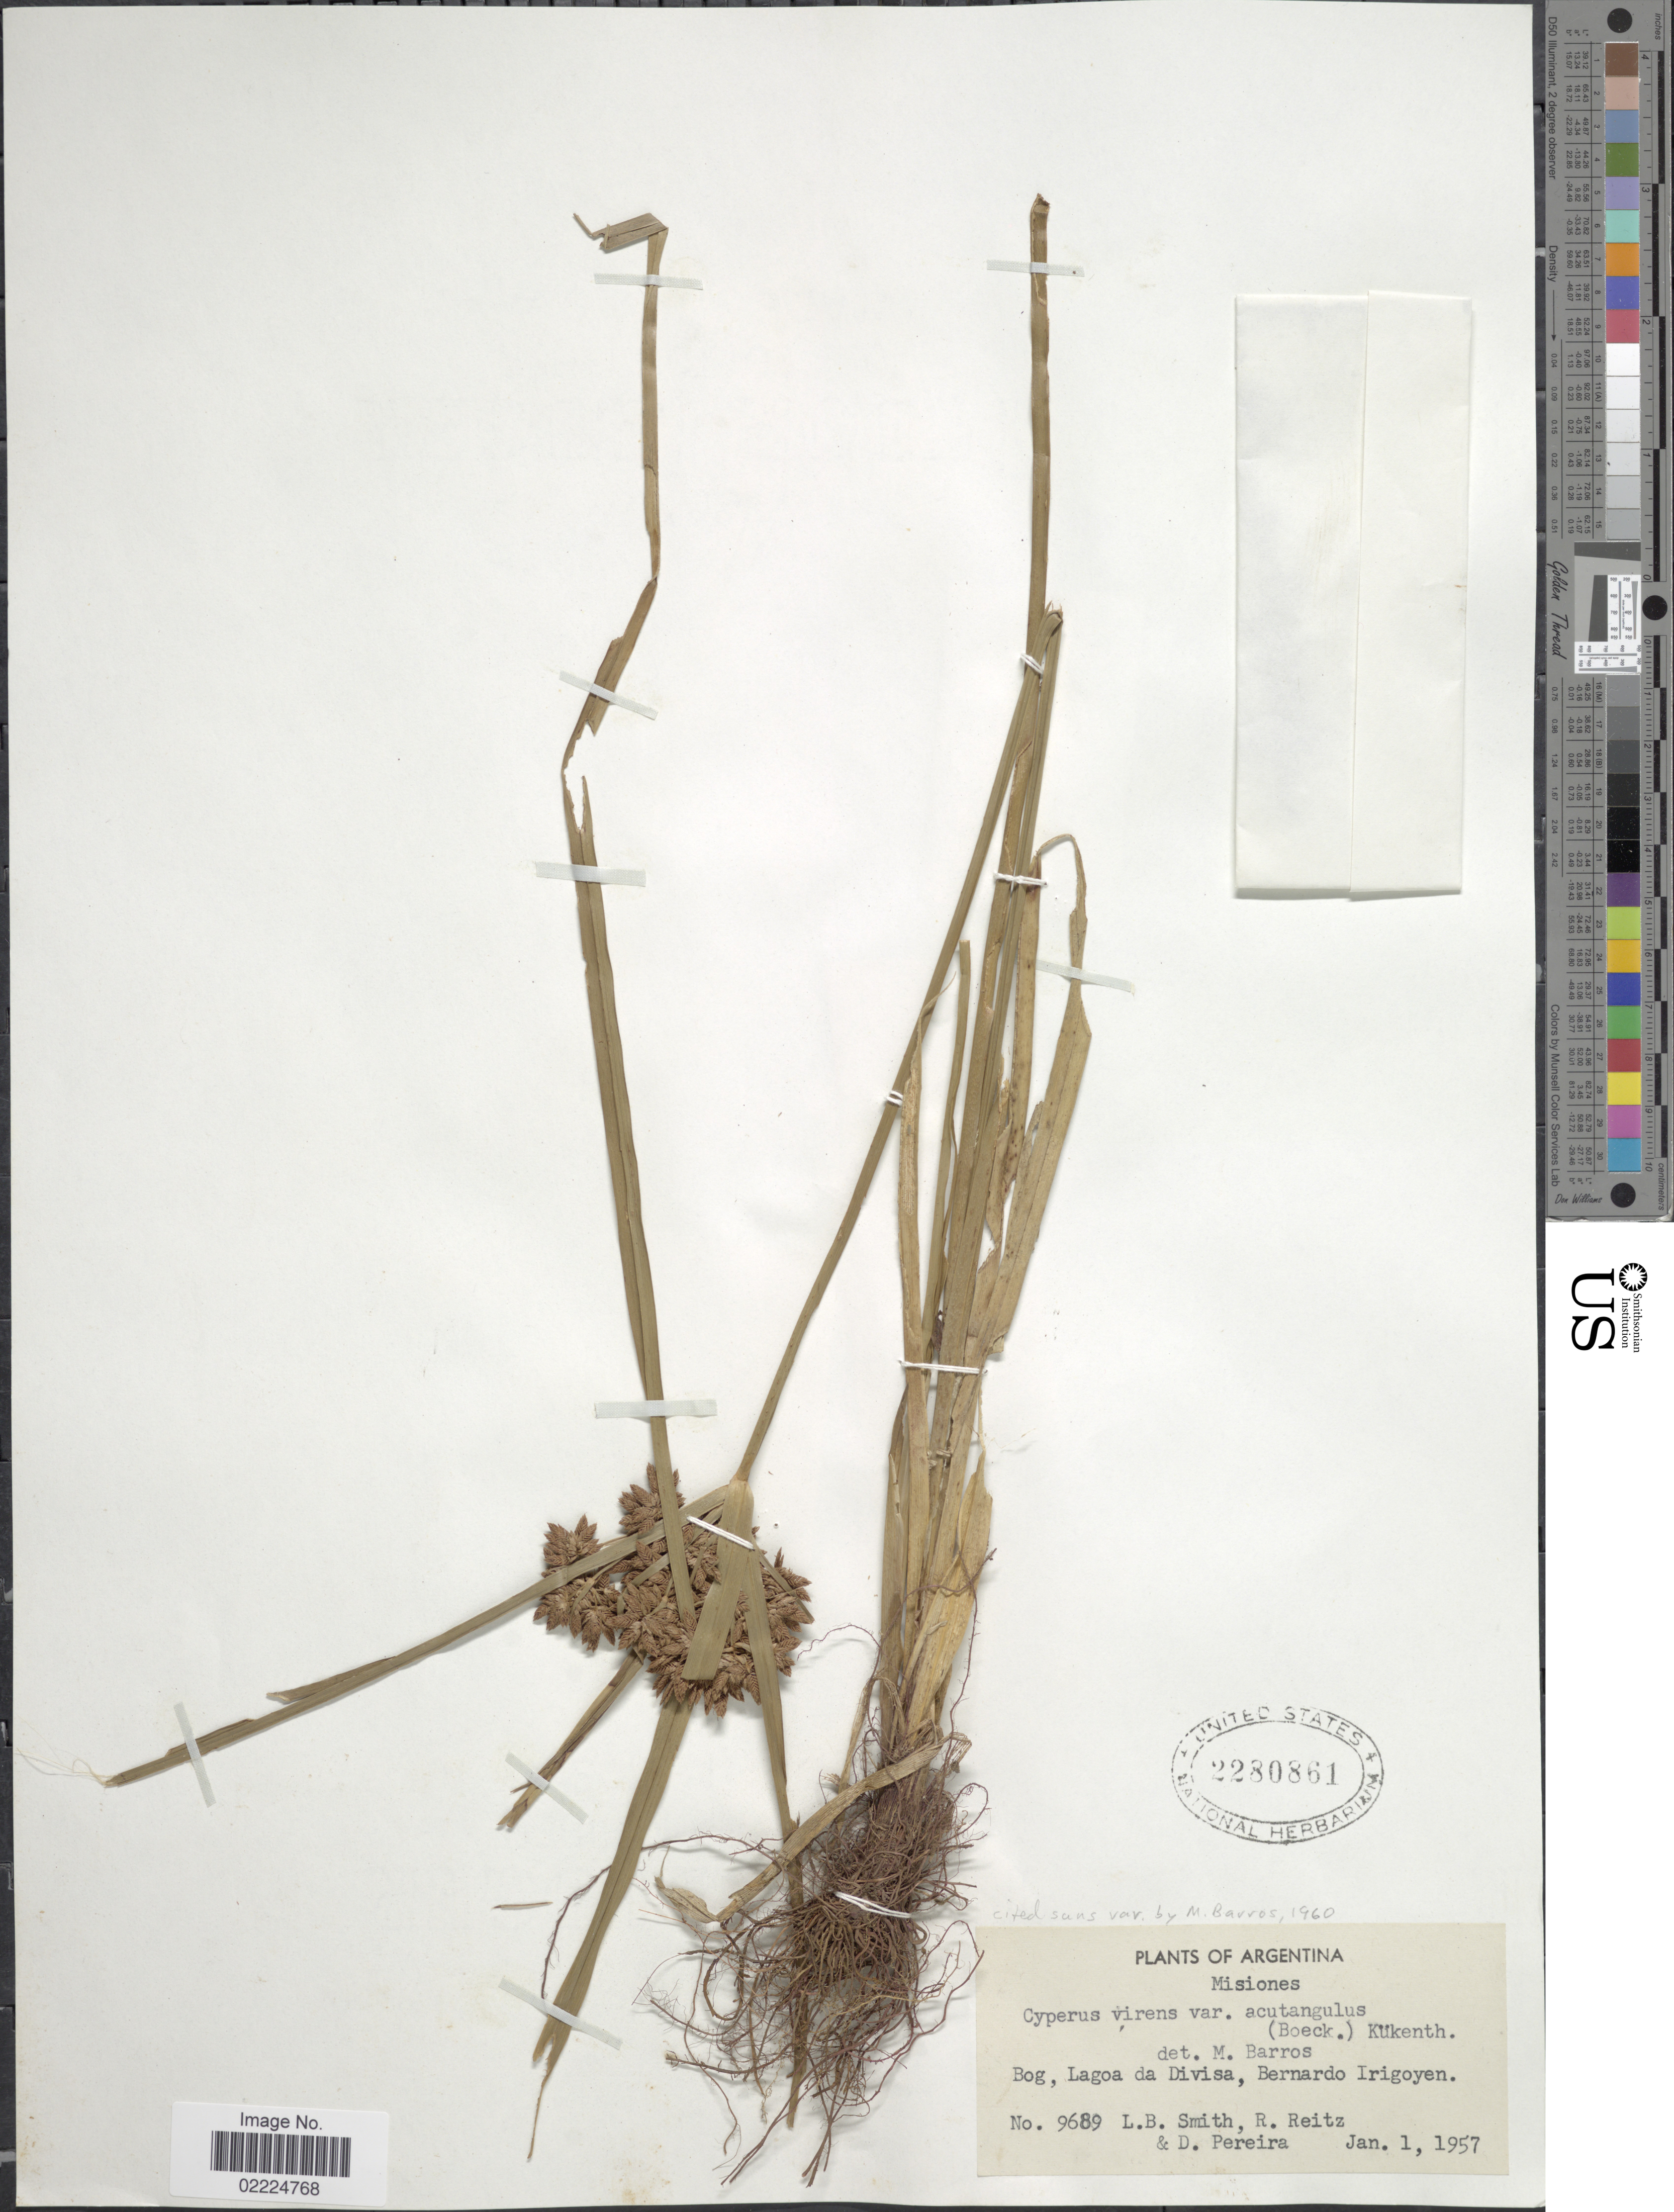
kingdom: Plantae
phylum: Tracheophyta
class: Liliopsida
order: Poales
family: Cyperaceae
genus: Cyperus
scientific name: Cyperus virens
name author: Michx.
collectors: L. Smith, R. Reitz & D. Pereira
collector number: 9689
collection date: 1957-01-01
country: Argentina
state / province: Misiones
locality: Argentina. Misiones. Bog, Lagoa da Divisa, Bernardo Irigoyen.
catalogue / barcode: US 2280861